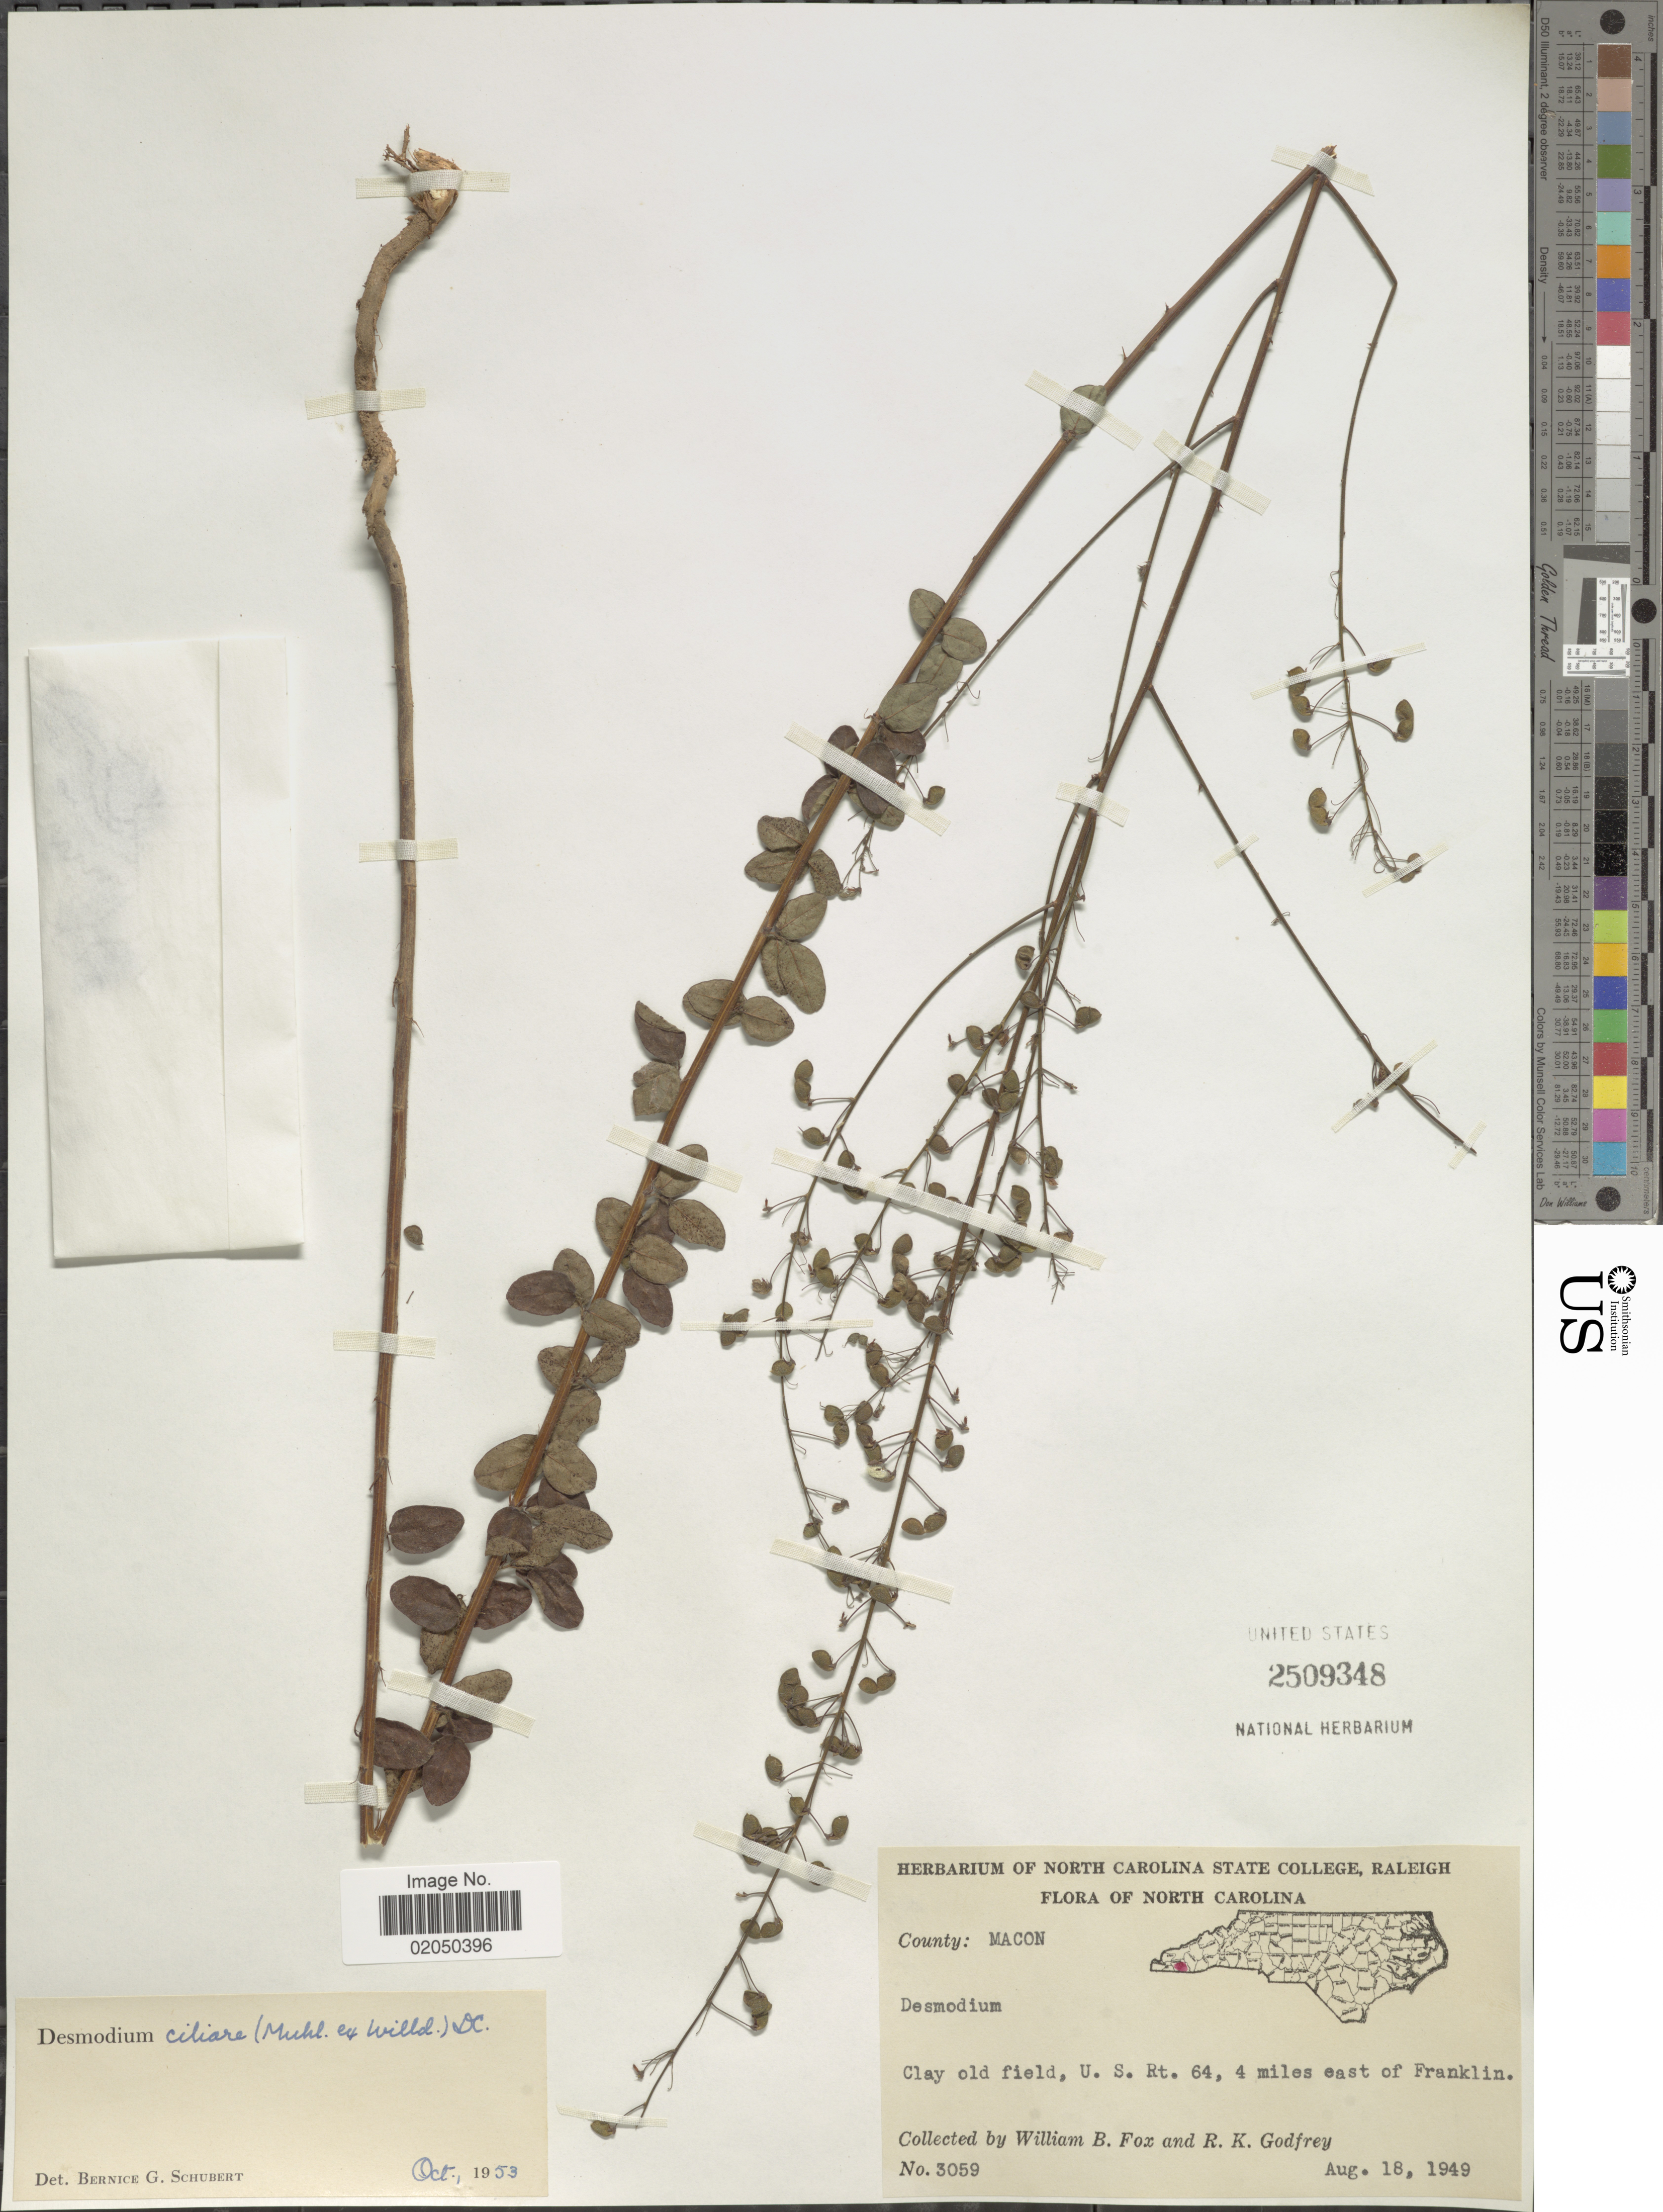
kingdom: Plantae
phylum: Tracheophyta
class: Magnoliopsida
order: Fabales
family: Fabaceae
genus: Desmodium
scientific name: Desmodium ciliare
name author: (Muhl. ex Willd.) DC.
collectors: W. B. Fox & R. K. Godfrey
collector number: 3059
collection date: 1949-08-18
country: United States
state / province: North Carolina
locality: County: Macon, U.S. Rt. 64, 4 miles east of Franklin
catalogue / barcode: US 2509348